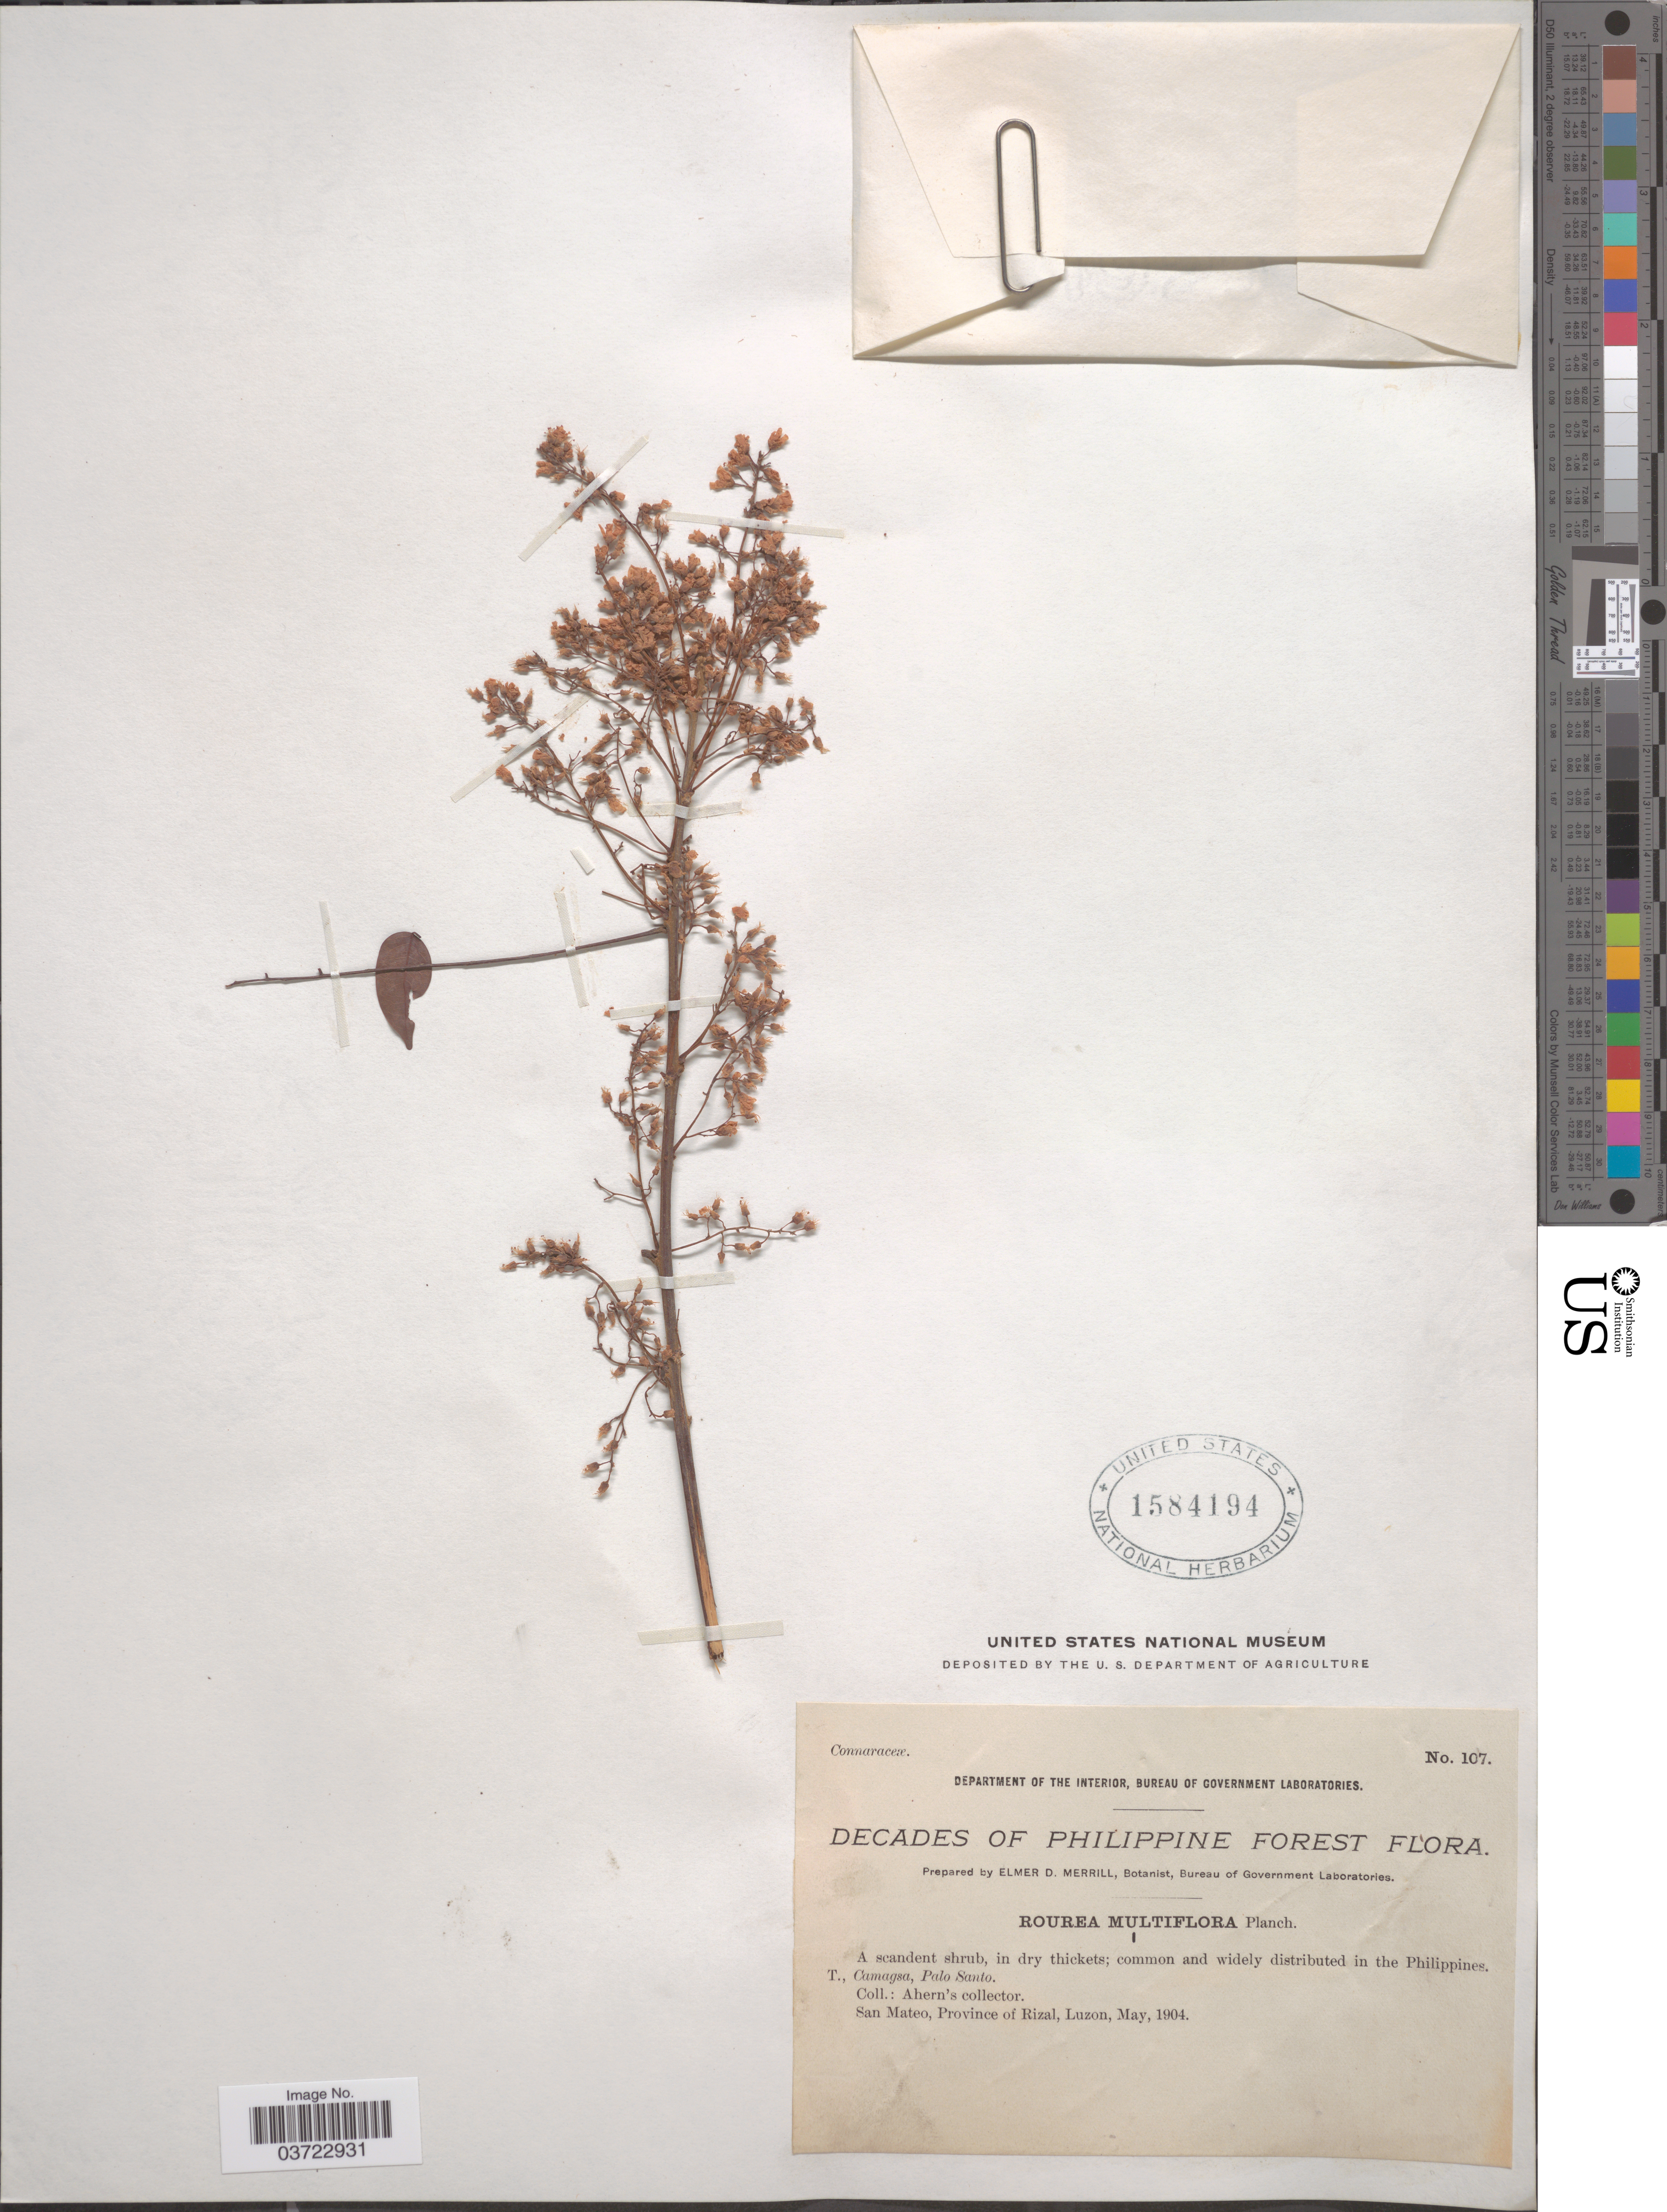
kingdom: Plantae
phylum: Tracheophyta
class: Magnoliopsida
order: Oxalidales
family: Connaraceae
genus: Rourea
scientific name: Rourea erecta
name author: (Blanco) Merr.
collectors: Ahern's collector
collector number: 107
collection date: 1904-05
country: Philippines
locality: San Mateo, Province of Rizal, Luzon.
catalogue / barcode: US 1584194